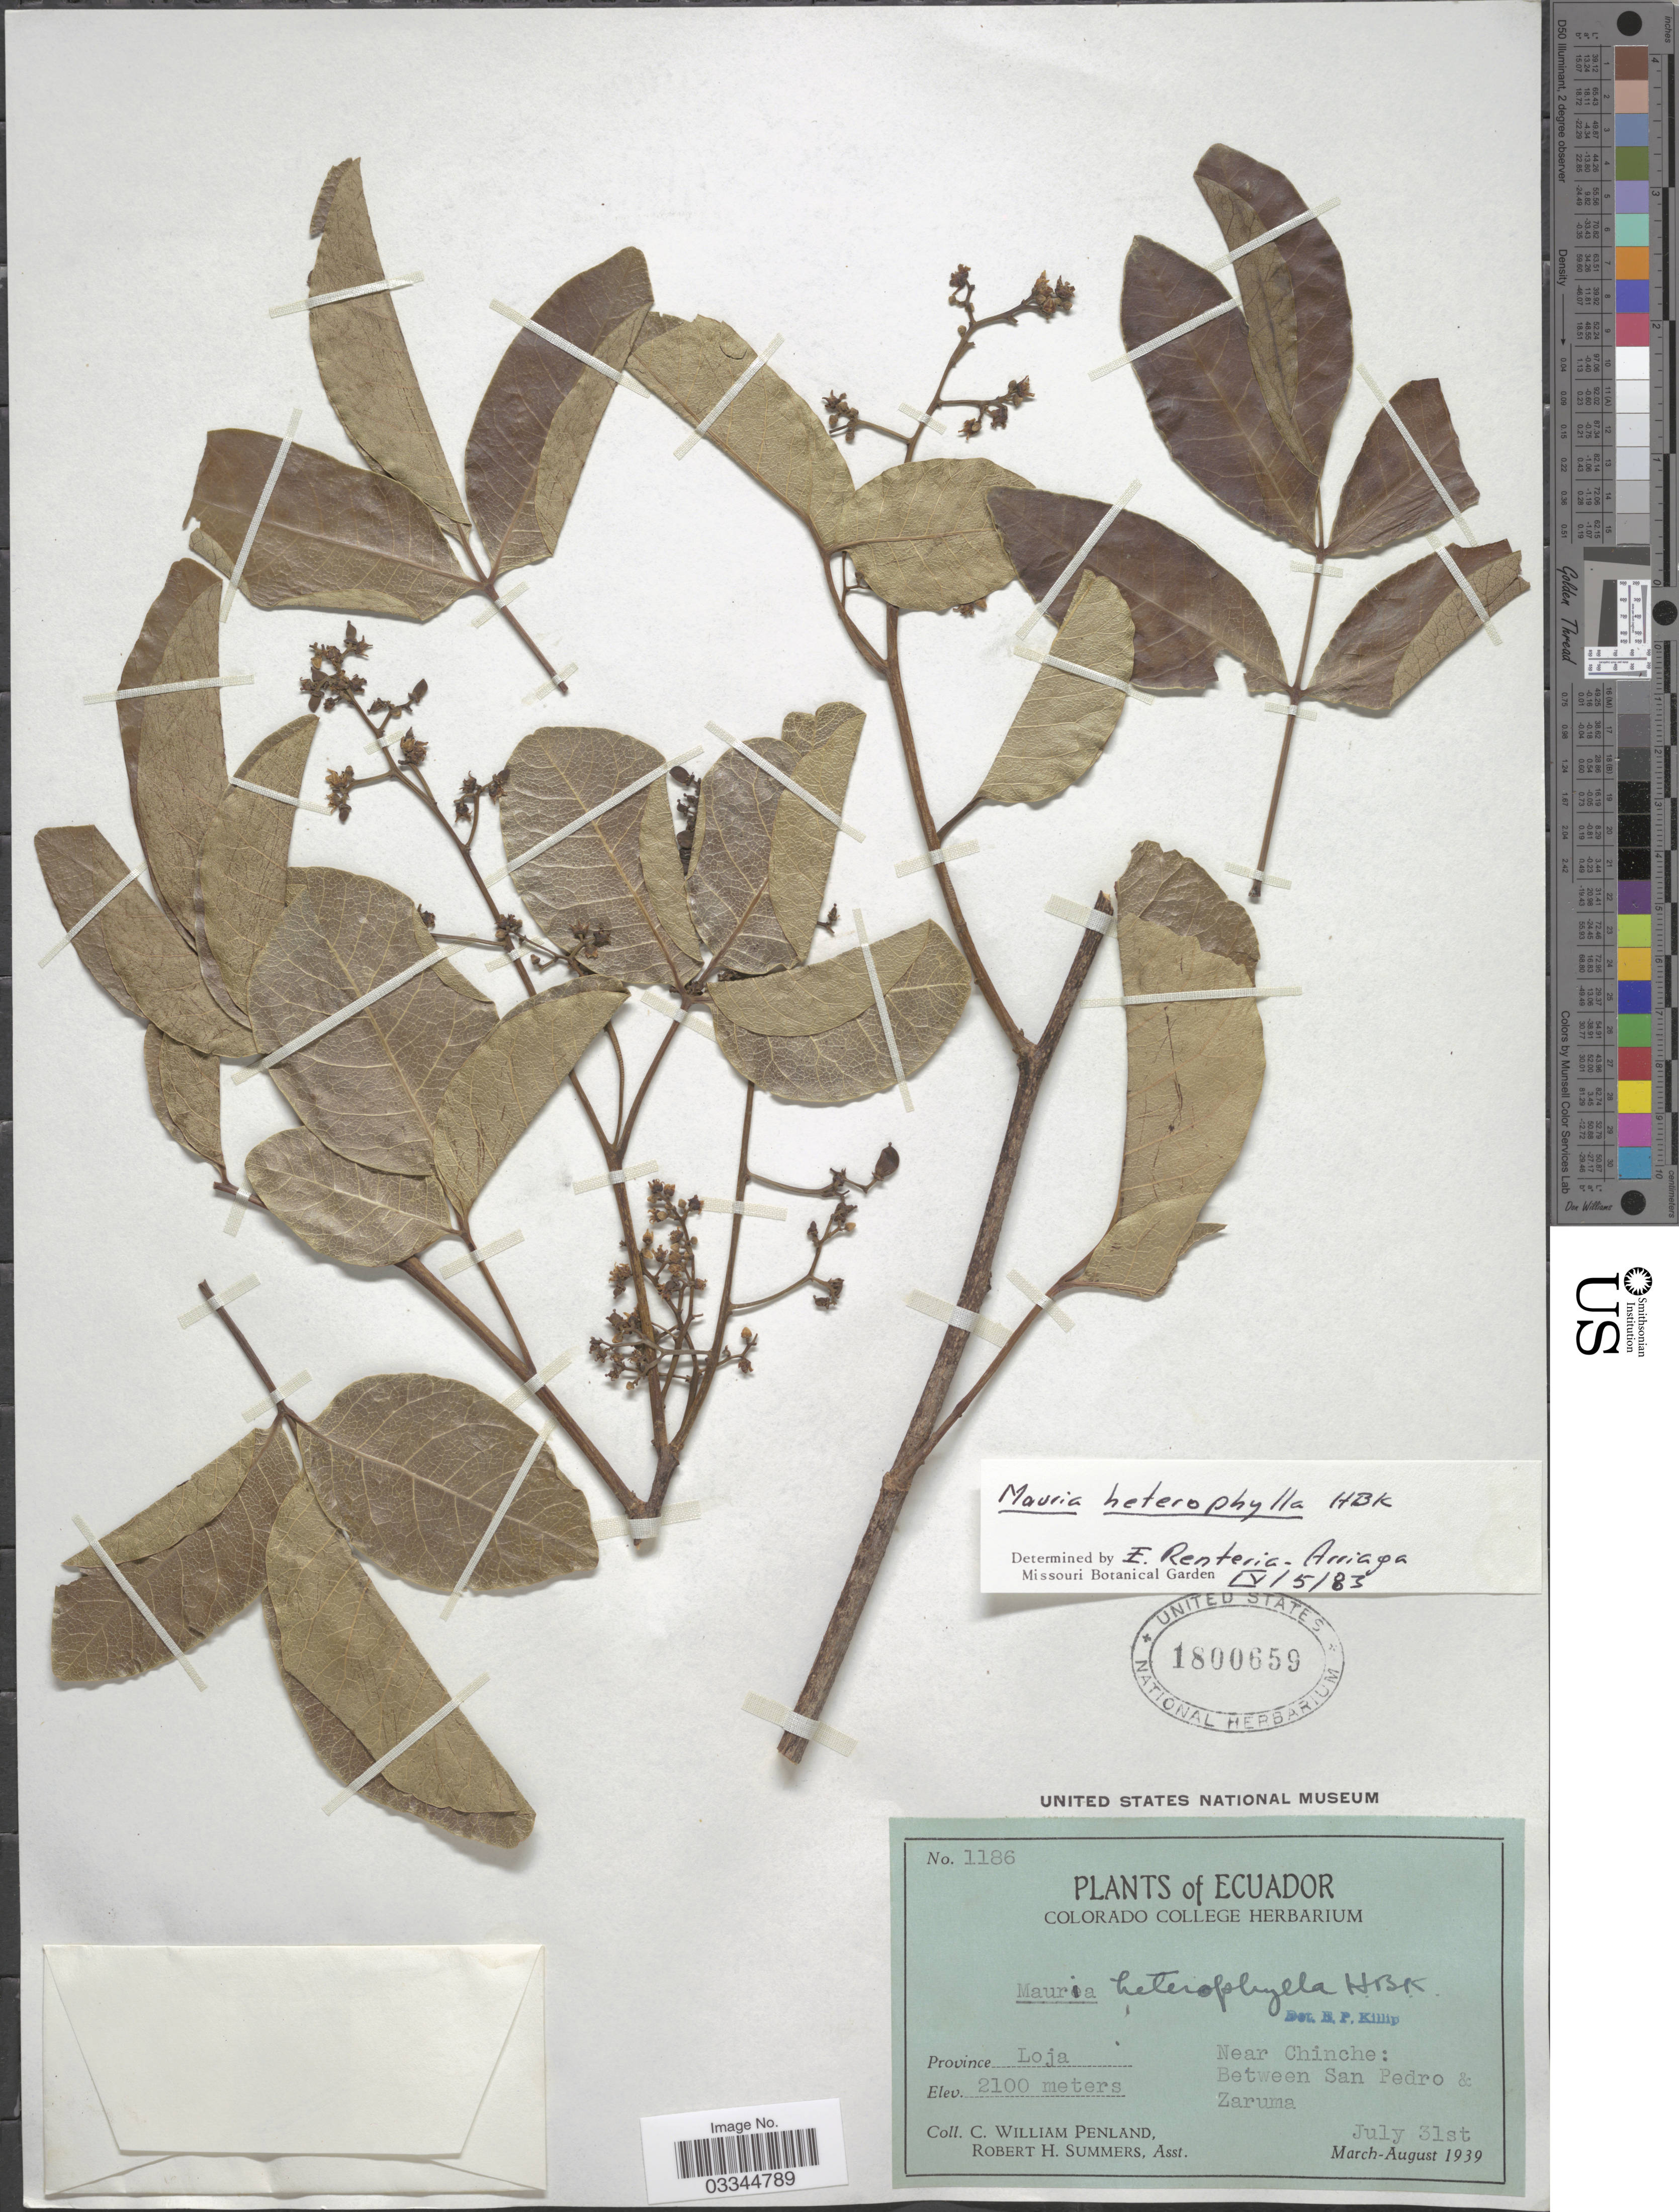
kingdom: Plantae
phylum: Tracheophyta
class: Magnoliopsida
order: Sapindales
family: Anacardiaceae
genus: Mauria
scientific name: Mauria heterophylla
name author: Kunth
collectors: C. W. Penland & R. Summers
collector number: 1186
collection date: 1939-07-31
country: Ecuador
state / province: Loja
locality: Near Chinche: Between San Pedro & Zaruma.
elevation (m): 2100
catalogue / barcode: US 1800659